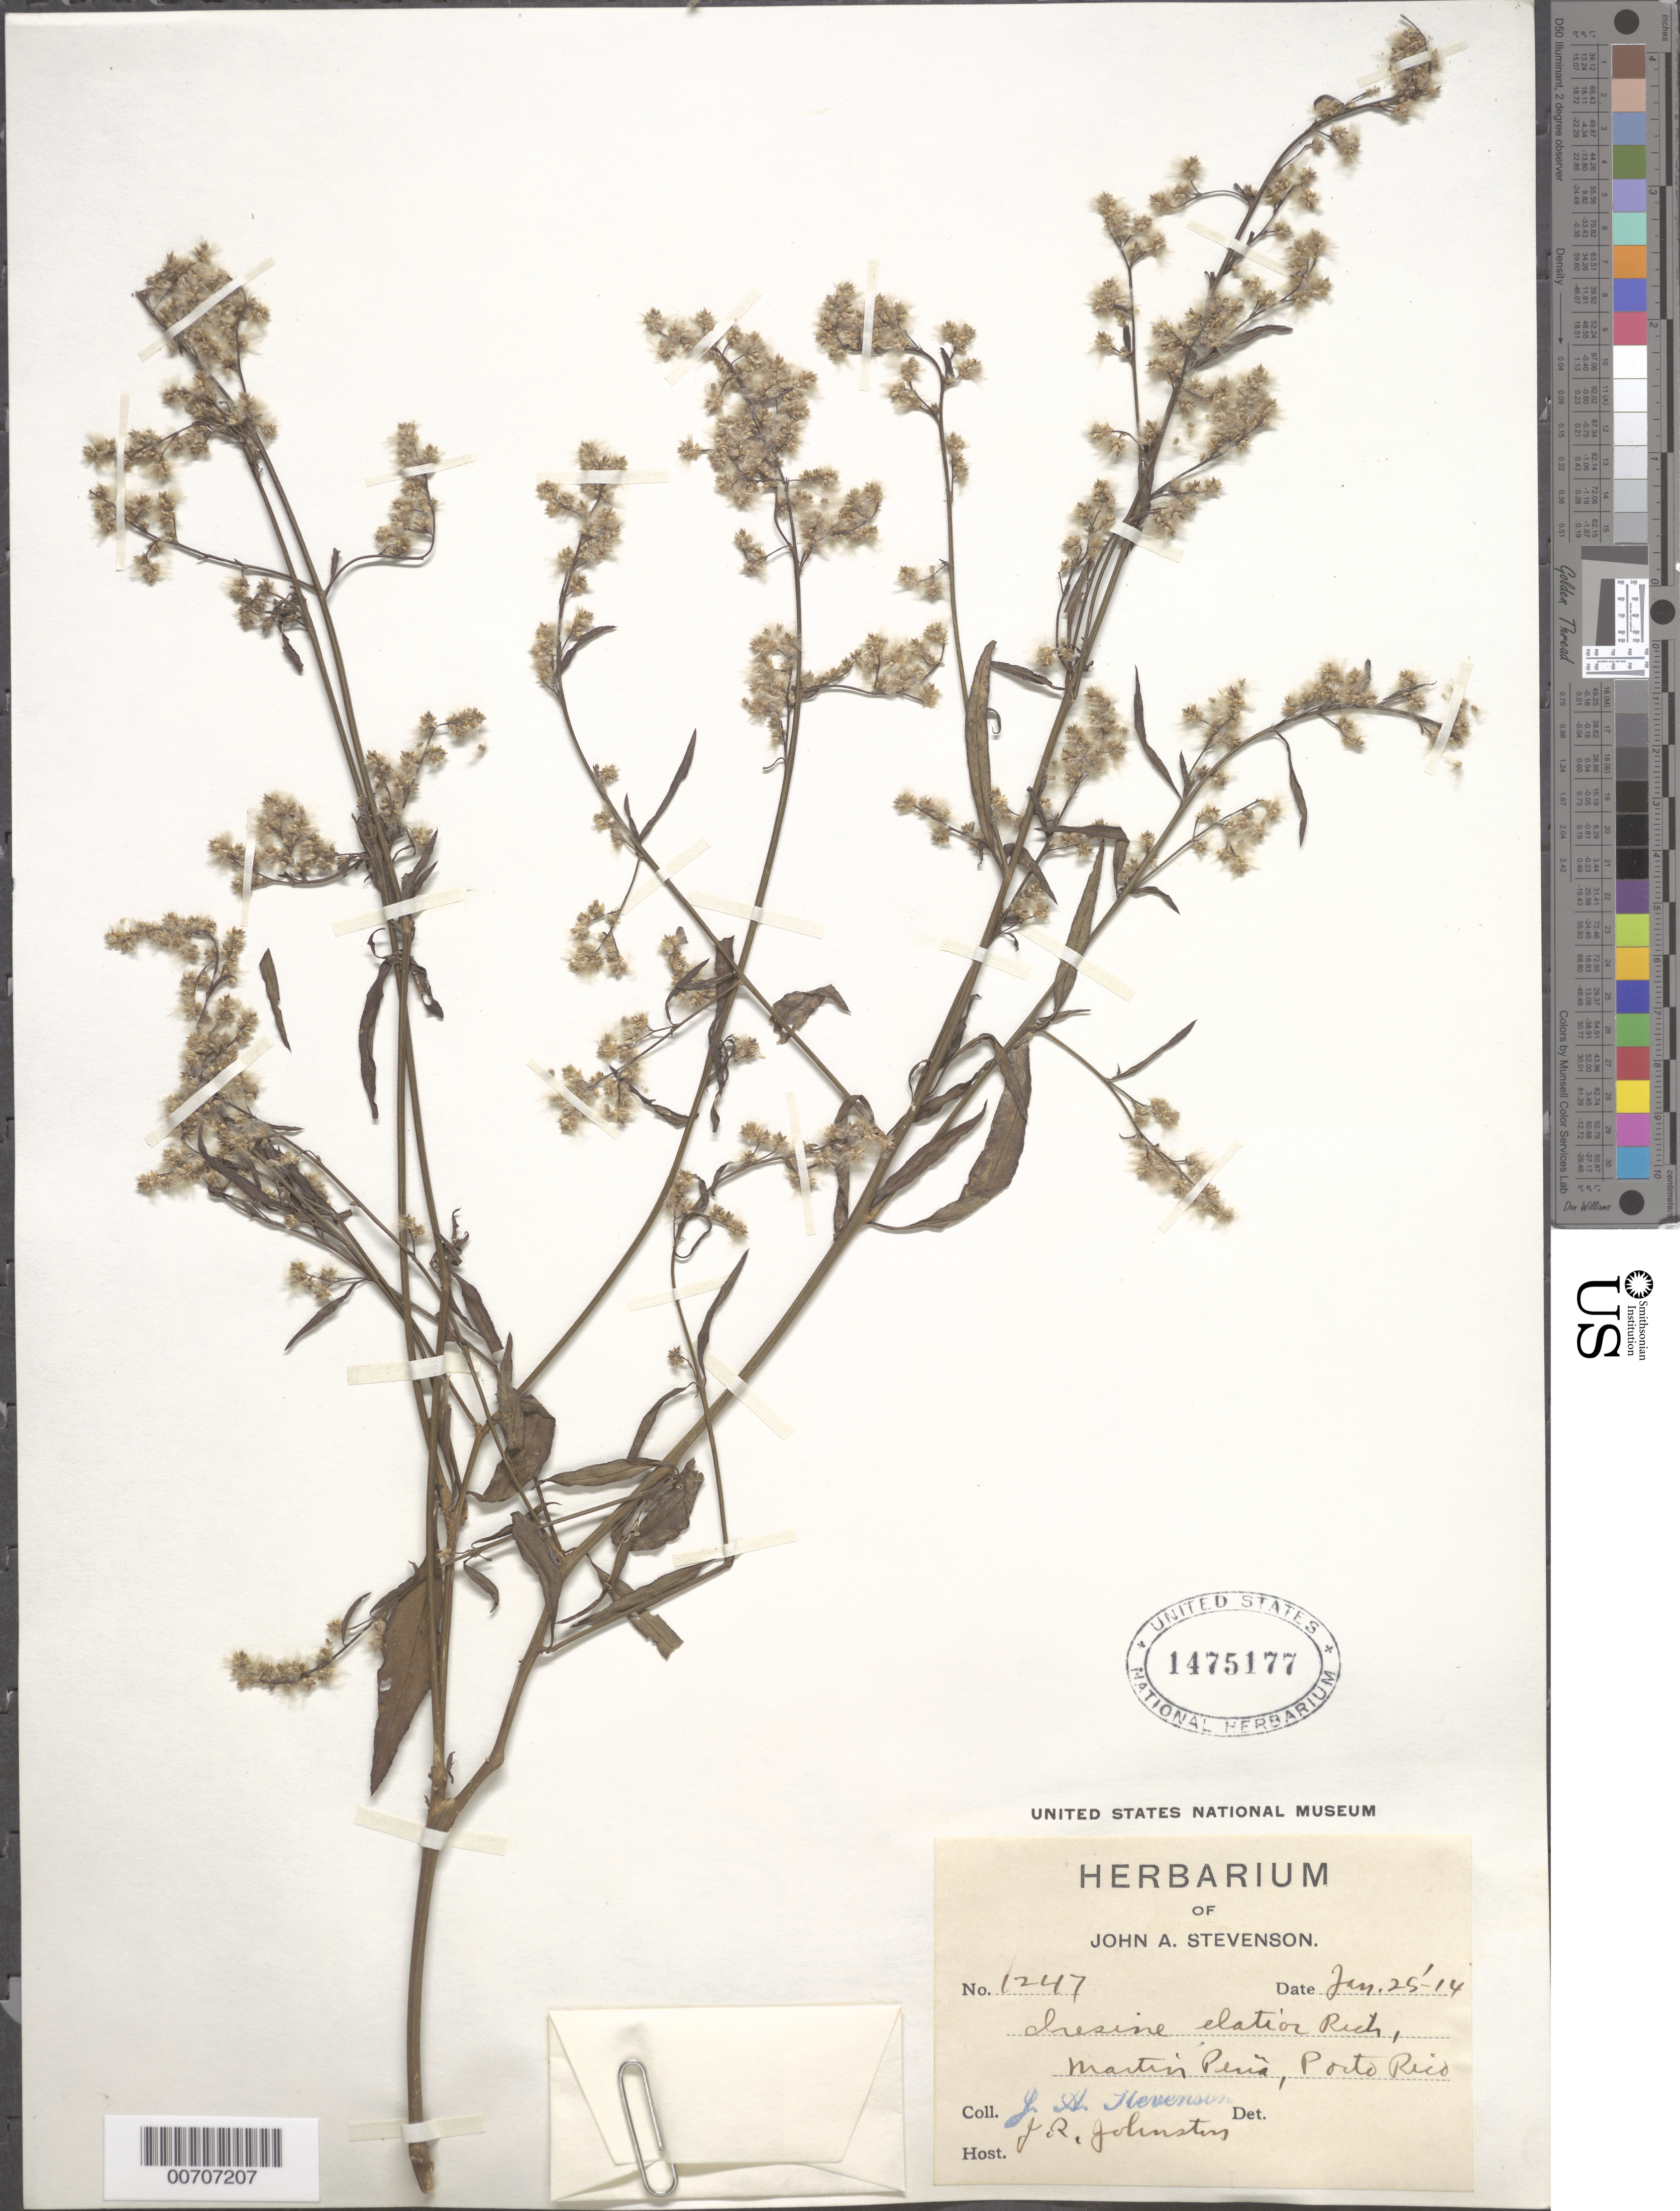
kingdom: Plantae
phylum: Tracheophyta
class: Magnoliopsida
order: Caryophyllales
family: Amaranthaceae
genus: Iresine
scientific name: Iresine elatior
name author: Rich. ex Willd.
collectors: J. Stevenson & J. Johnston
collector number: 1247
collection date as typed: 25 Jan 1914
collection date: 1914-01-25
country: Puerto Rico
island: Greater Antilles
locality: Río Piedras, Martin Peña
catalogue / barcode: US 1475177